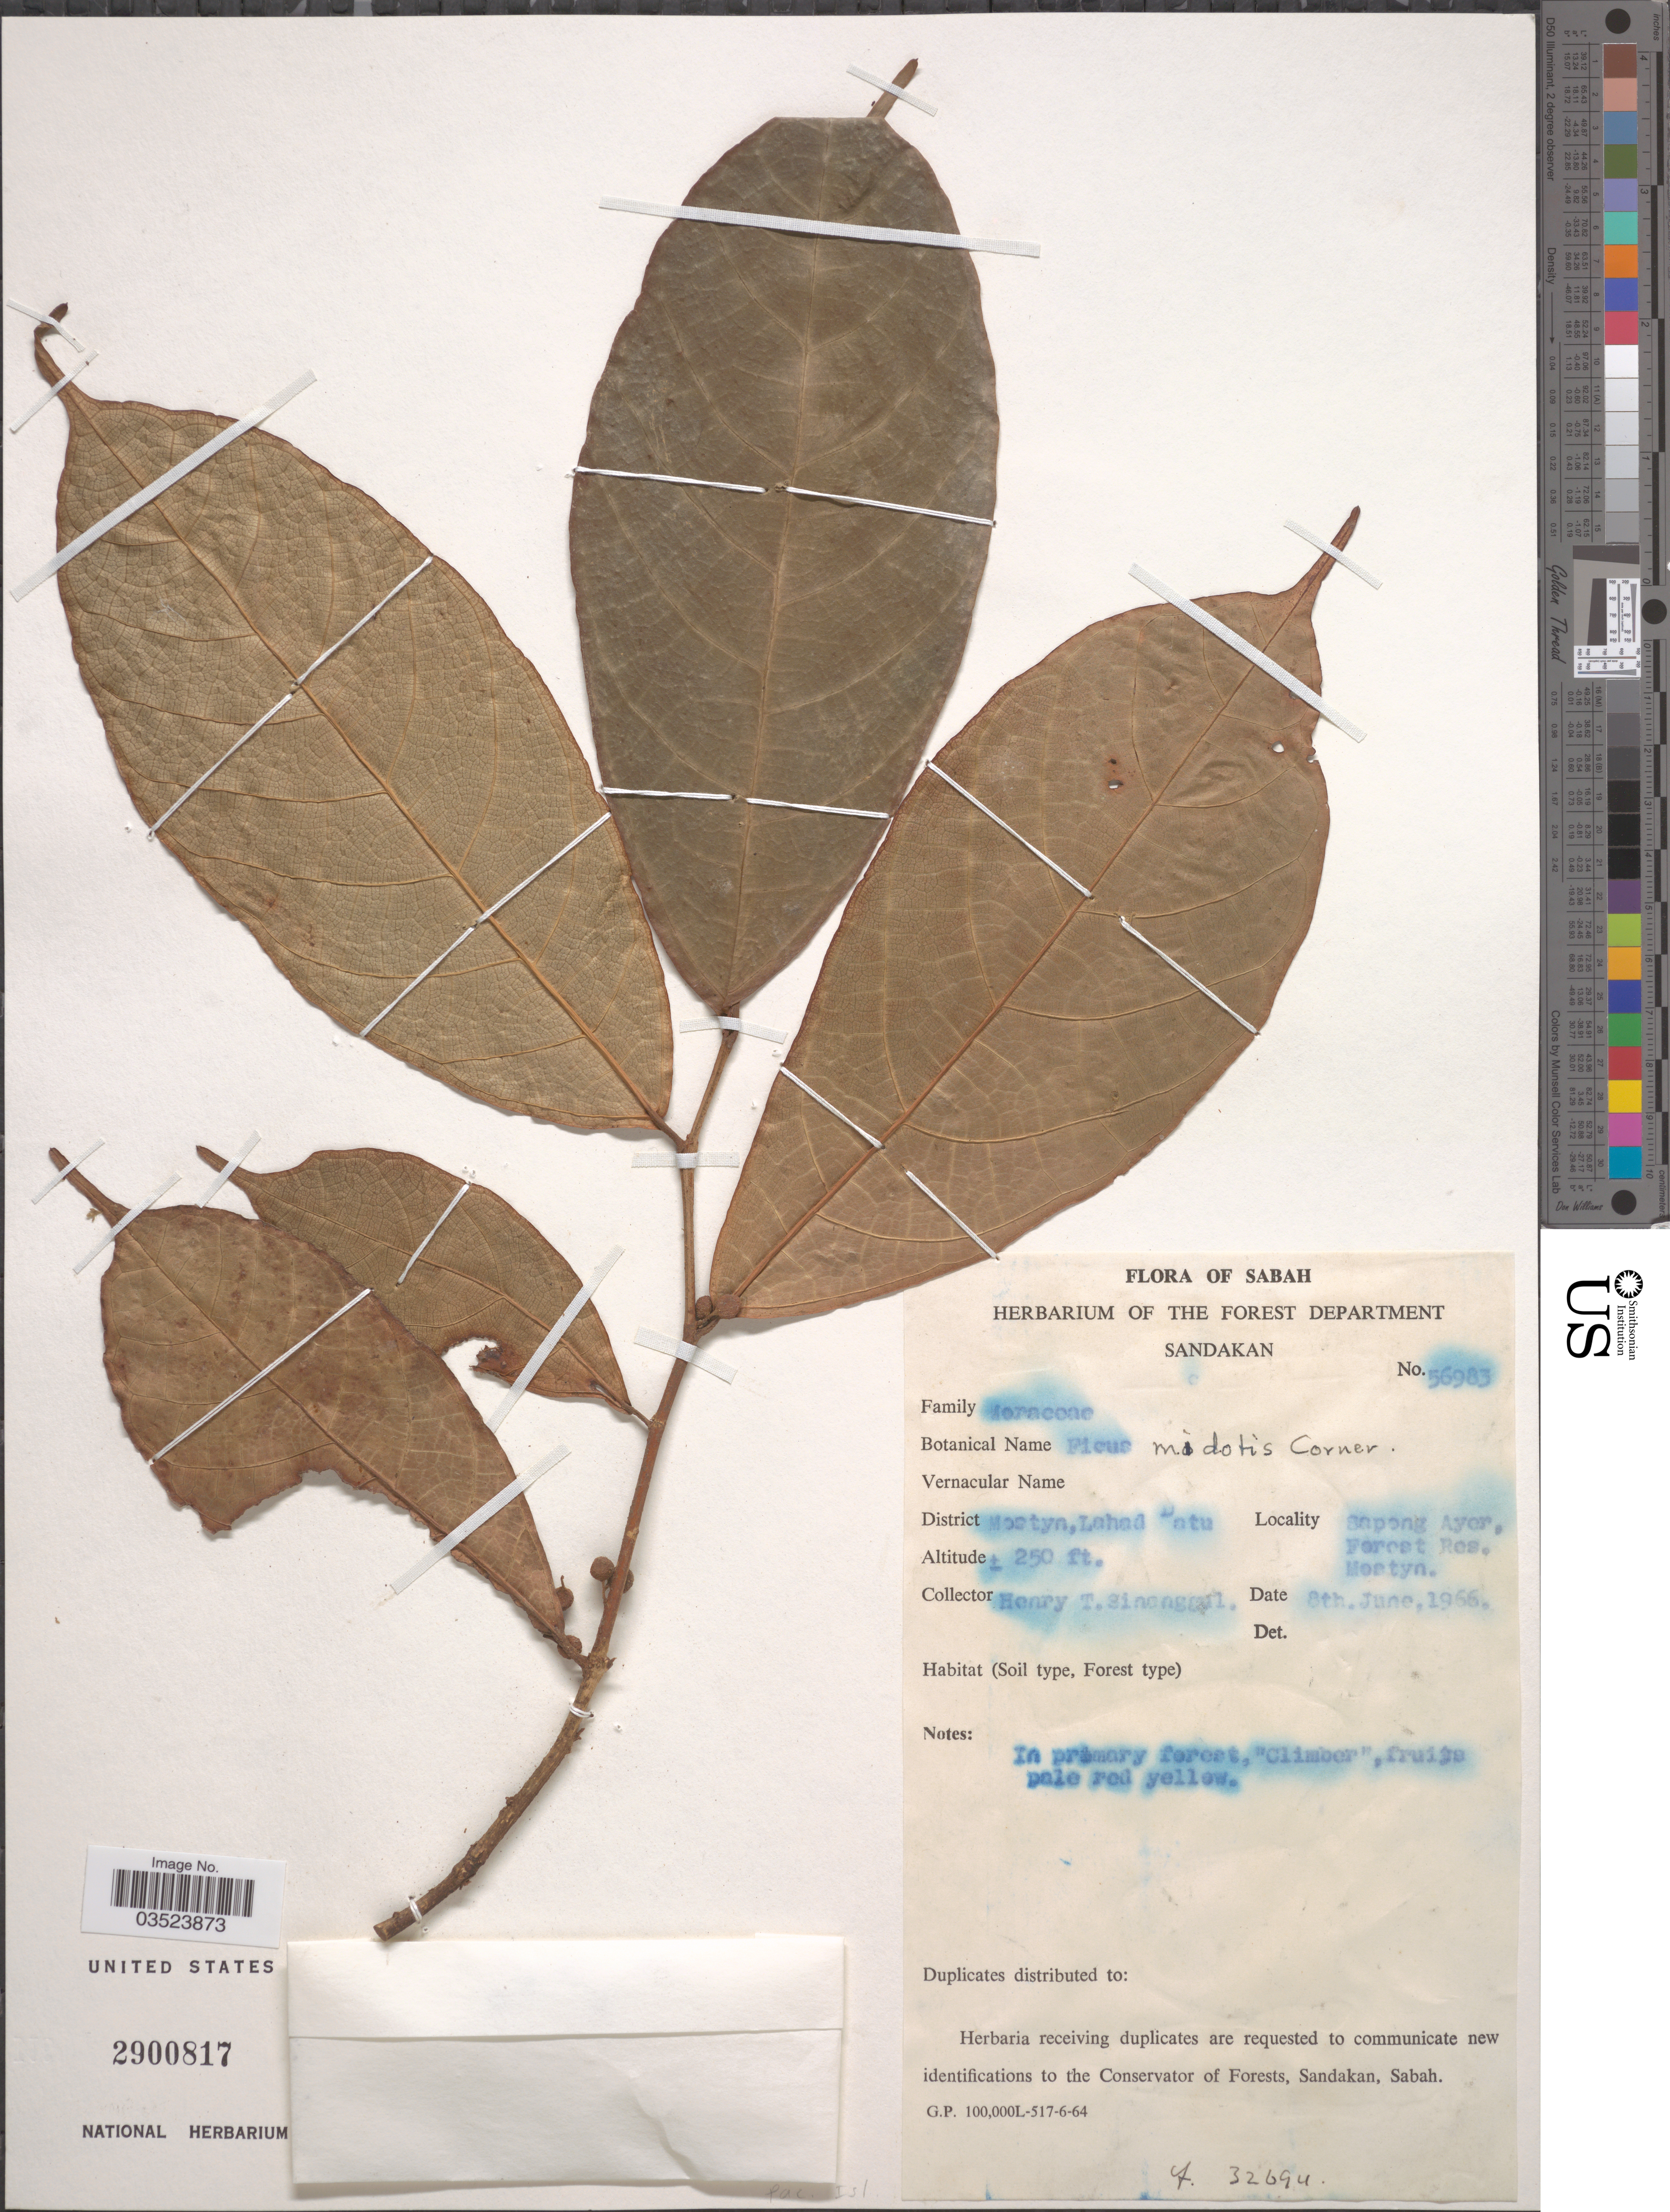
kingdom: Plantae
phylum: Tracheophyta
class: Magnoliopsida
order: Rosales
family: Moraceae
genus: Ficus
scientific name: Ficus midotis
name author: Corner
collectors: H. Sinanggol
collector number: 56983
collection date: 1966-06-08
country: Malaysia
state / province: Sabah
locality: District Mostyn, Lahad Datu. Sapong Ayer Forest Res. Mostyn.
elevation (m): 76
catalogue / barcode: US 2900817